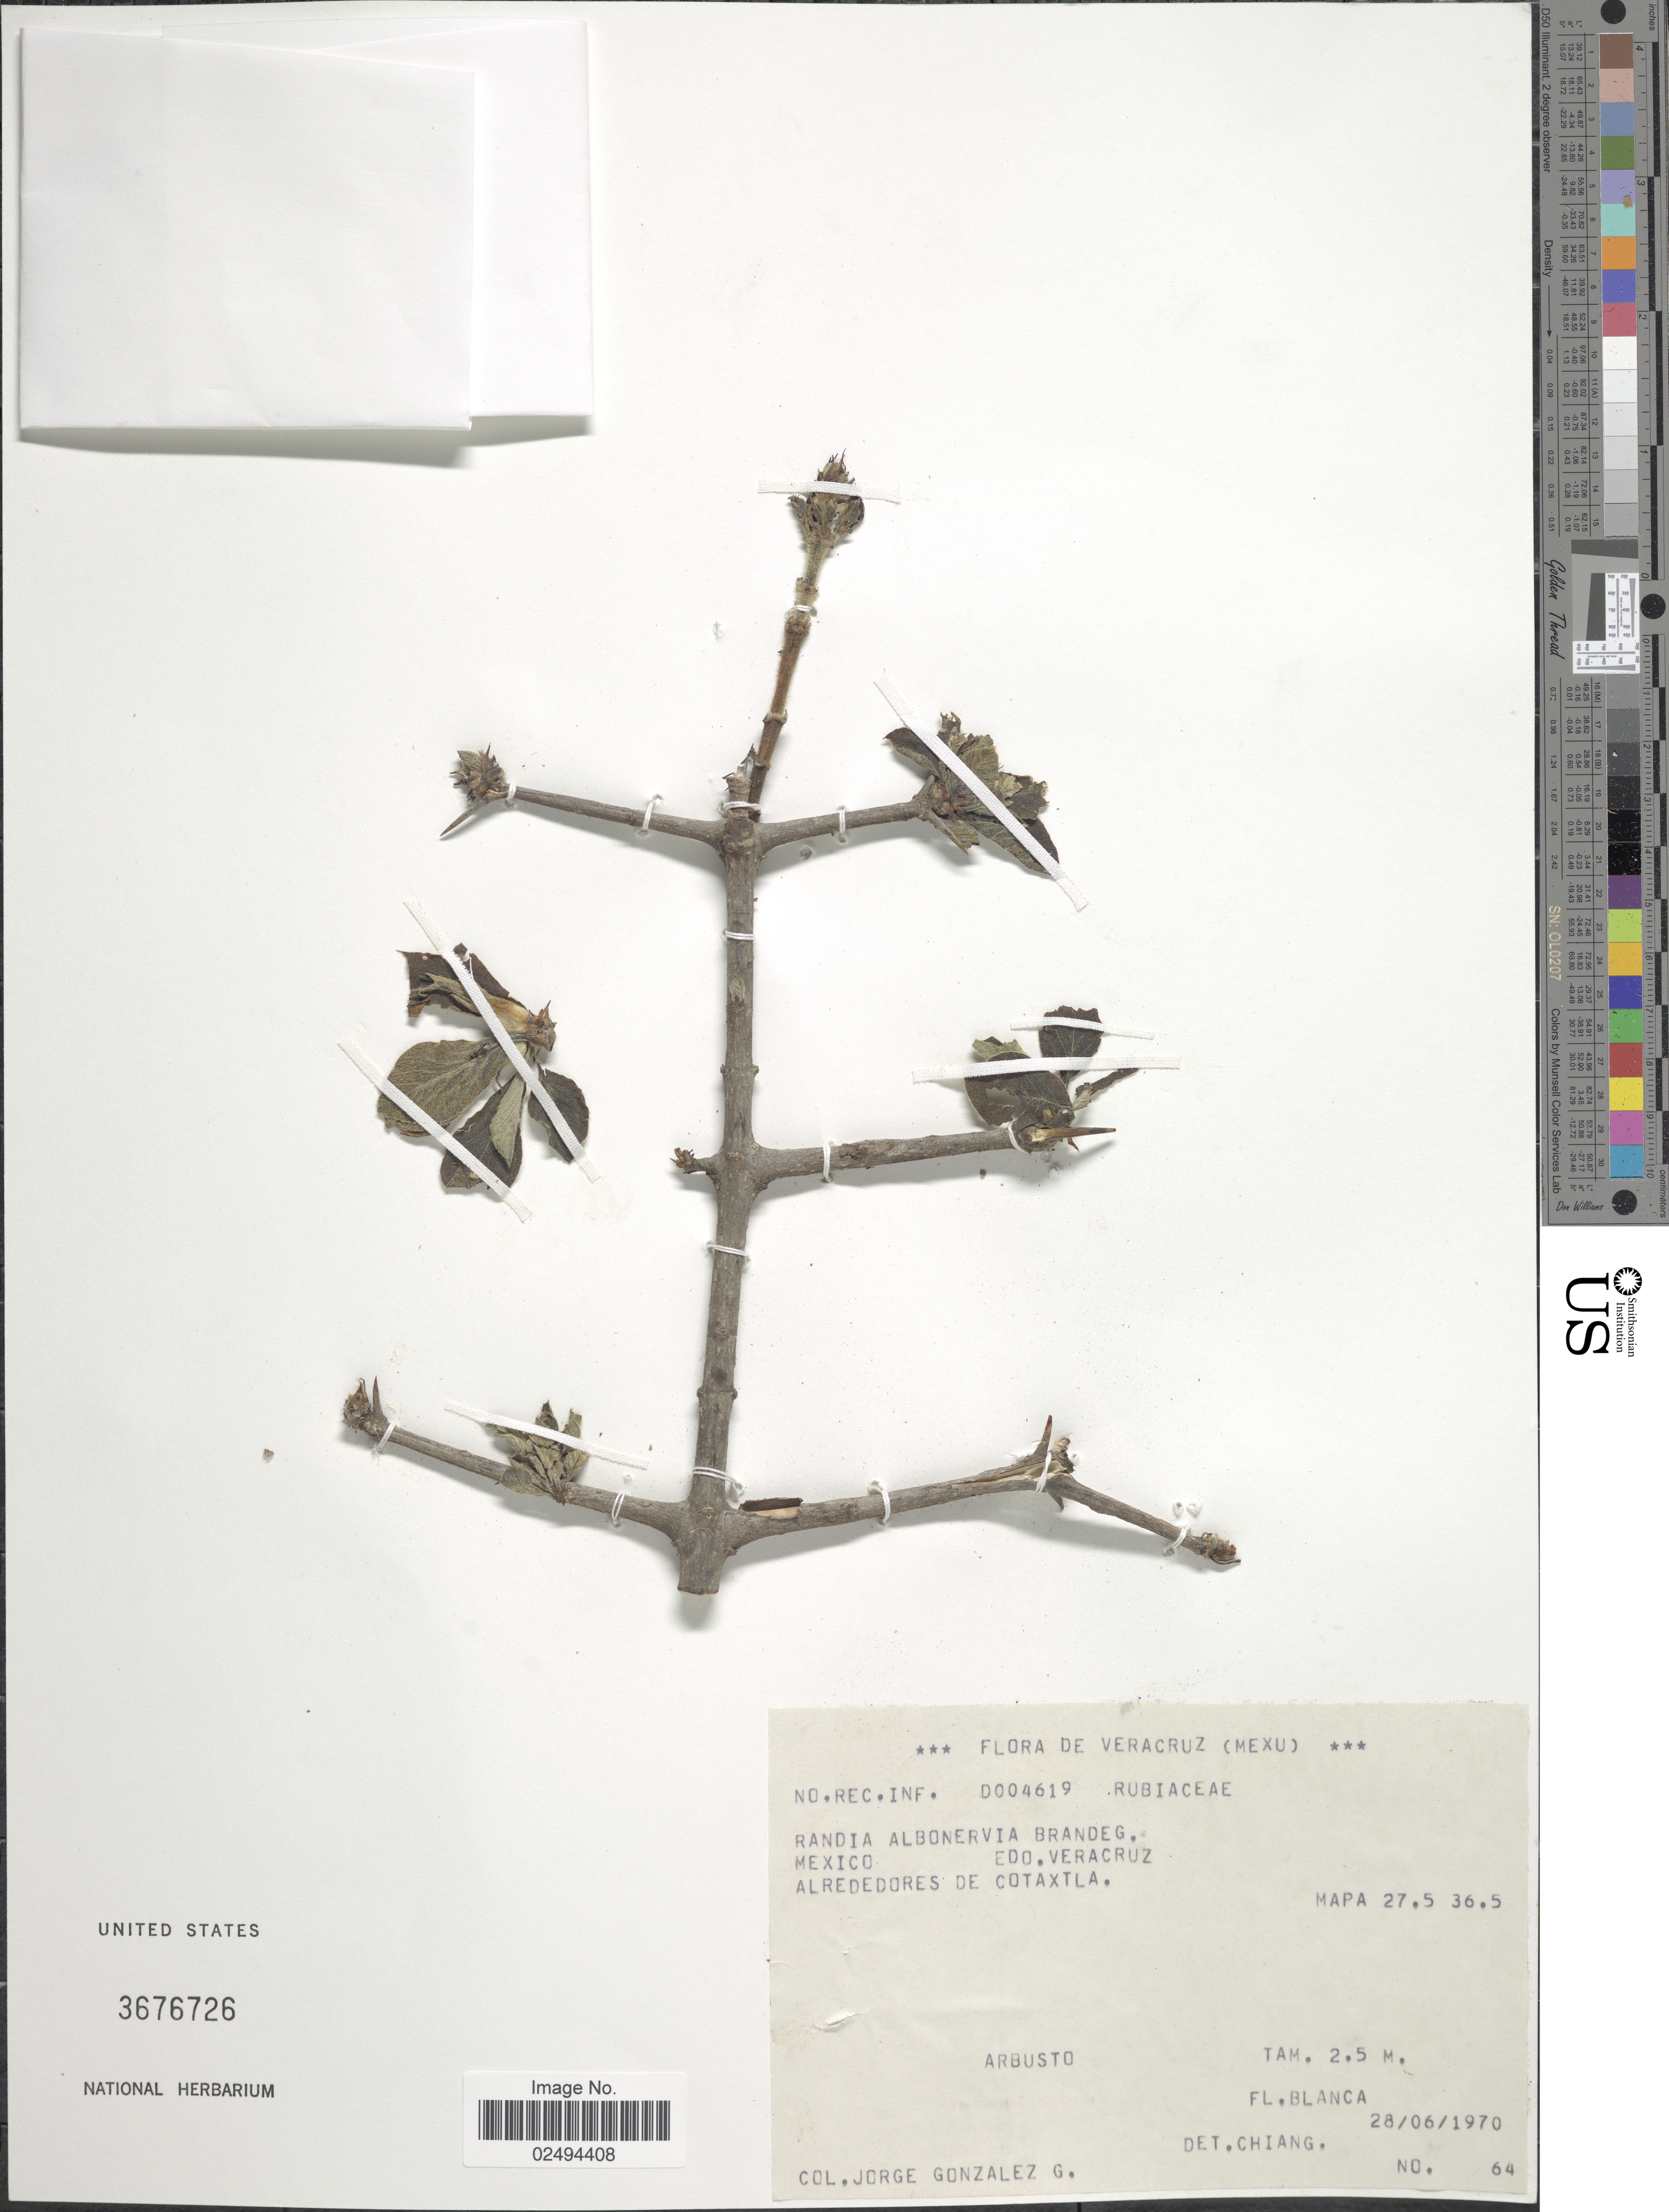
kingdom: Plantae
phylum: Tracheophyta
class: Magnoliopsida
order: Gentianales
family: Rubiaceae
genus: Randia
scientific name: Randia albonervia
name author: Brandegee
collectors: J. González G.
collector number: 64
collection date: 1970-06-28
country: Mexico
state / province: Veracruz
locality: Vera Cruz. Edo. Vera Cruz. Alrededores de Cotaxtla. Mapa 27.5 36.5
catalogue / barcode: US 3676726